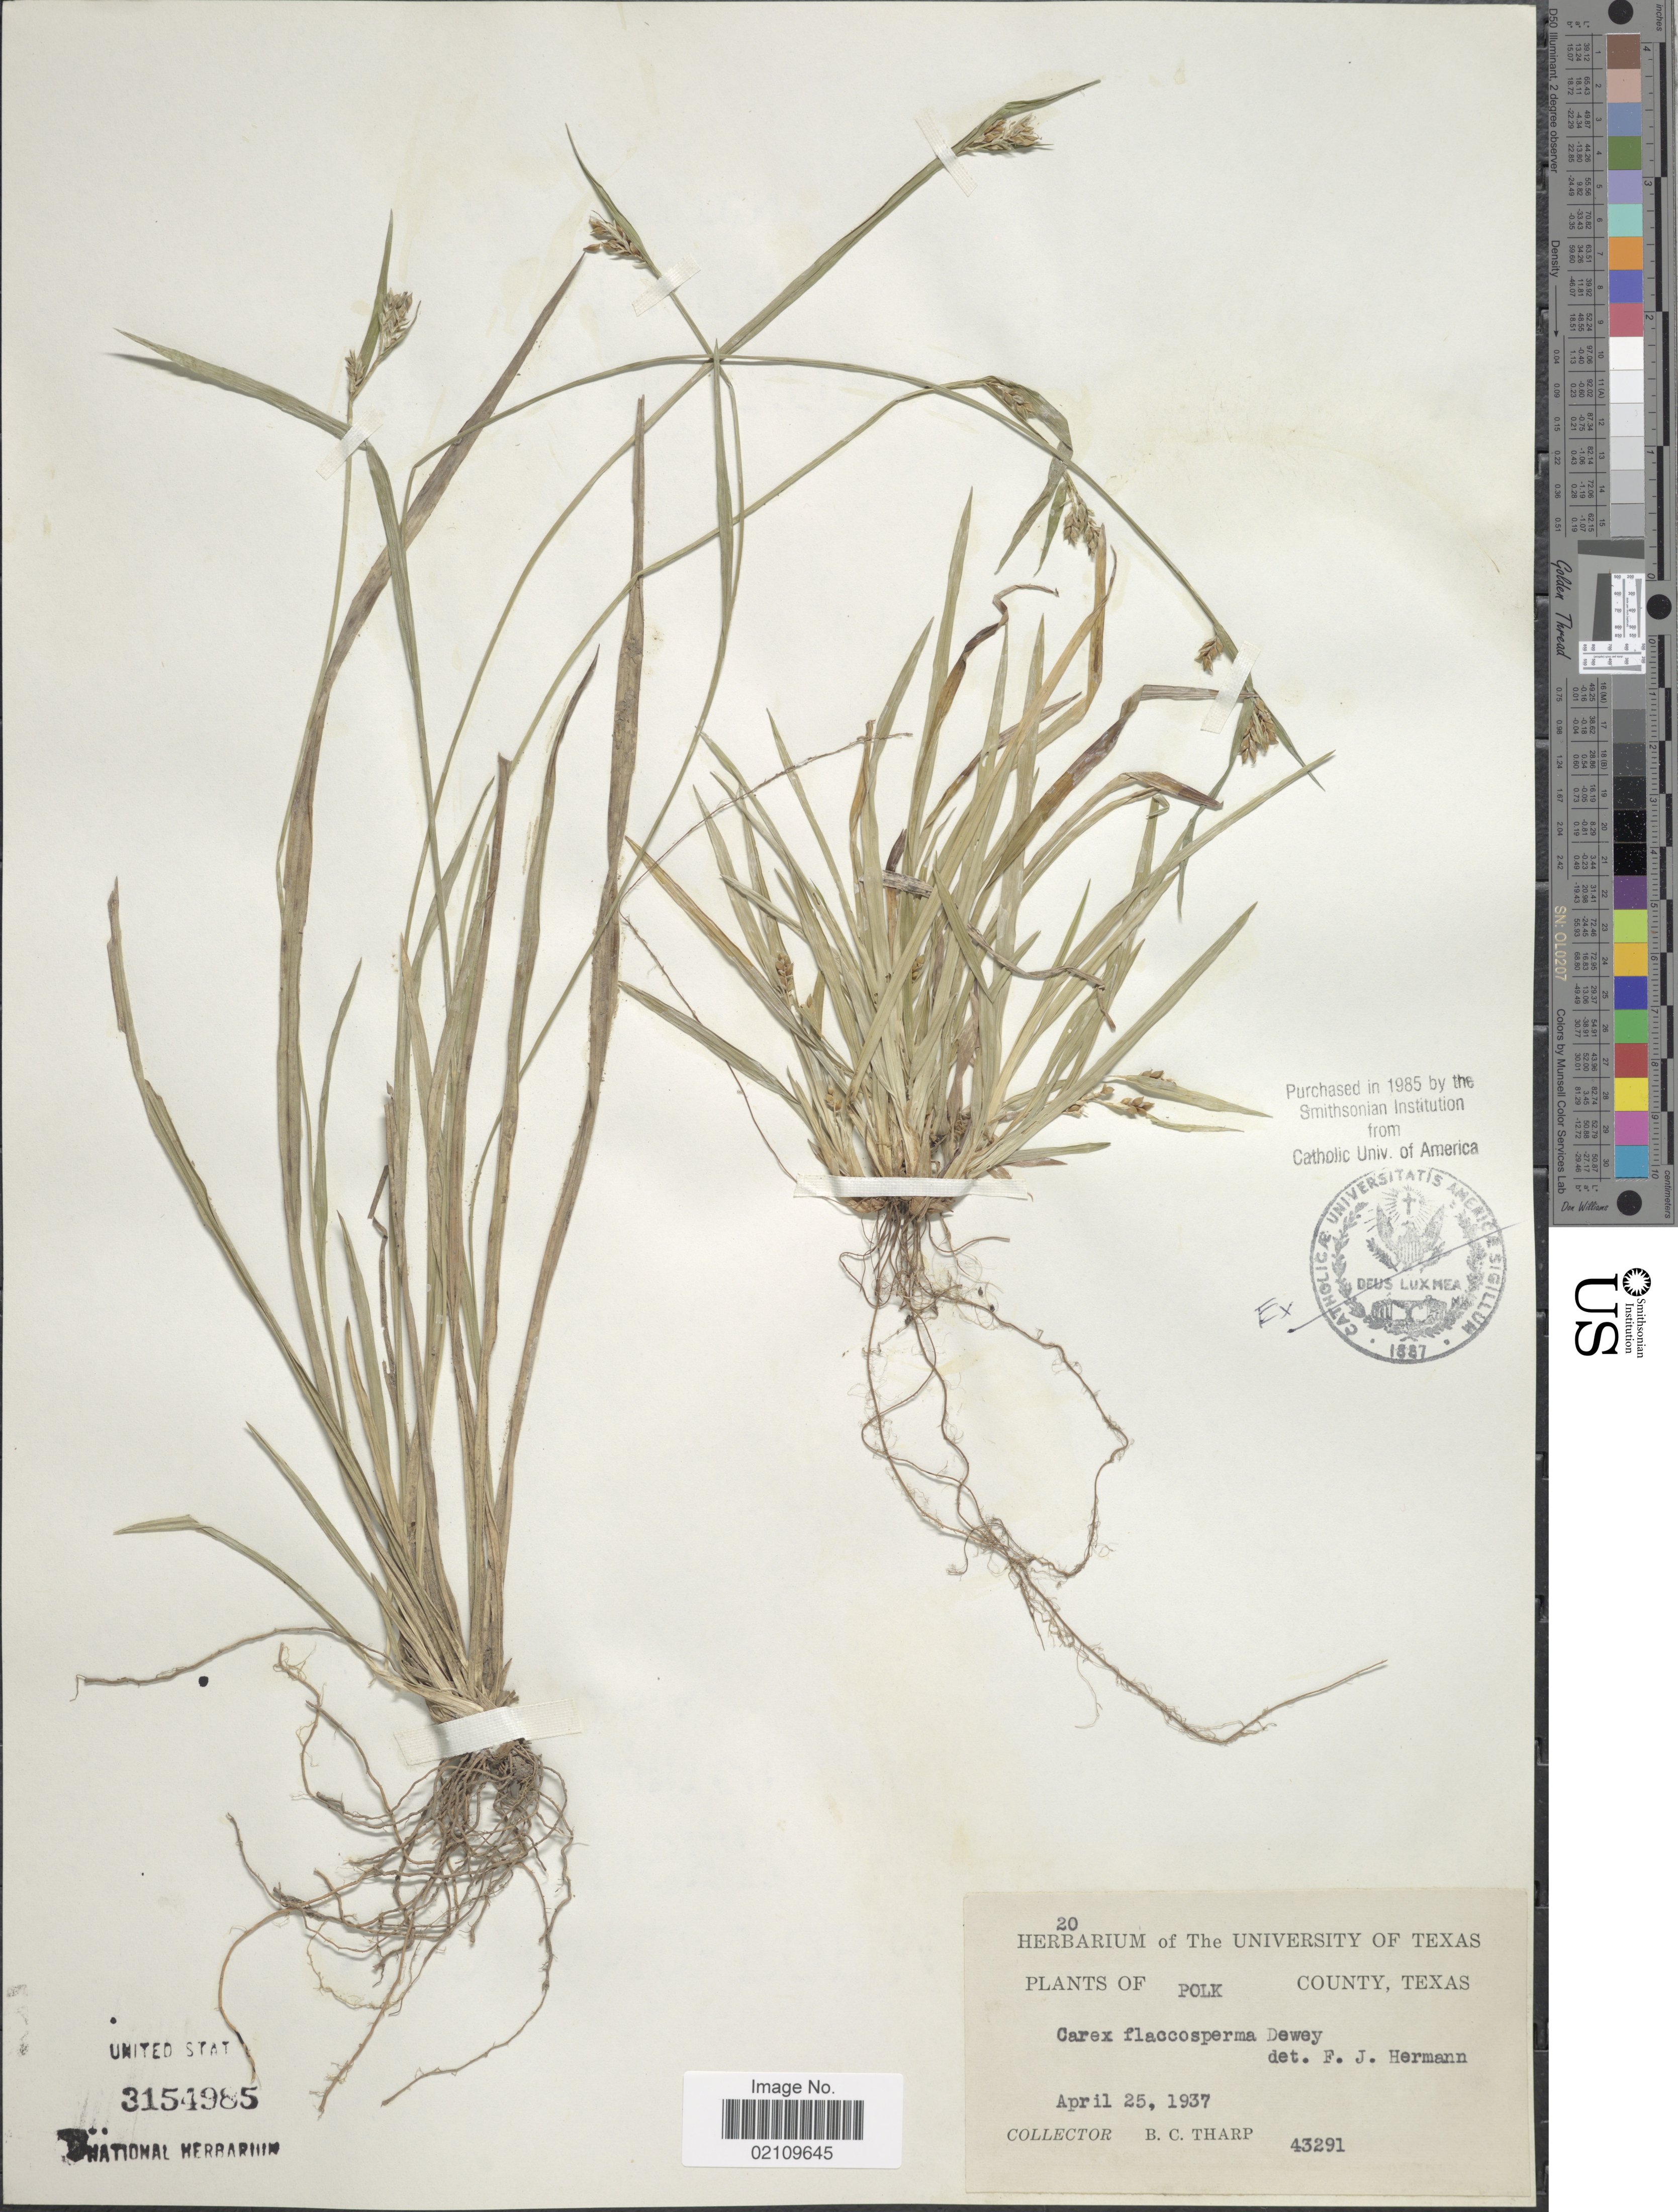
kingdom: Plantae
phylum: Tracheophyta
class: Liliopsida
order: Poales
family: Cyperaceae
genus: Carex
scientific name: Carex flaccosperma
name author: Dewey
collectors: B. C. Tharp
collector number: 43291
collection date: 1937-04-25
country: United States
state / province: Texas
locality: Polk County.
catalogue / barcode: US 3154985